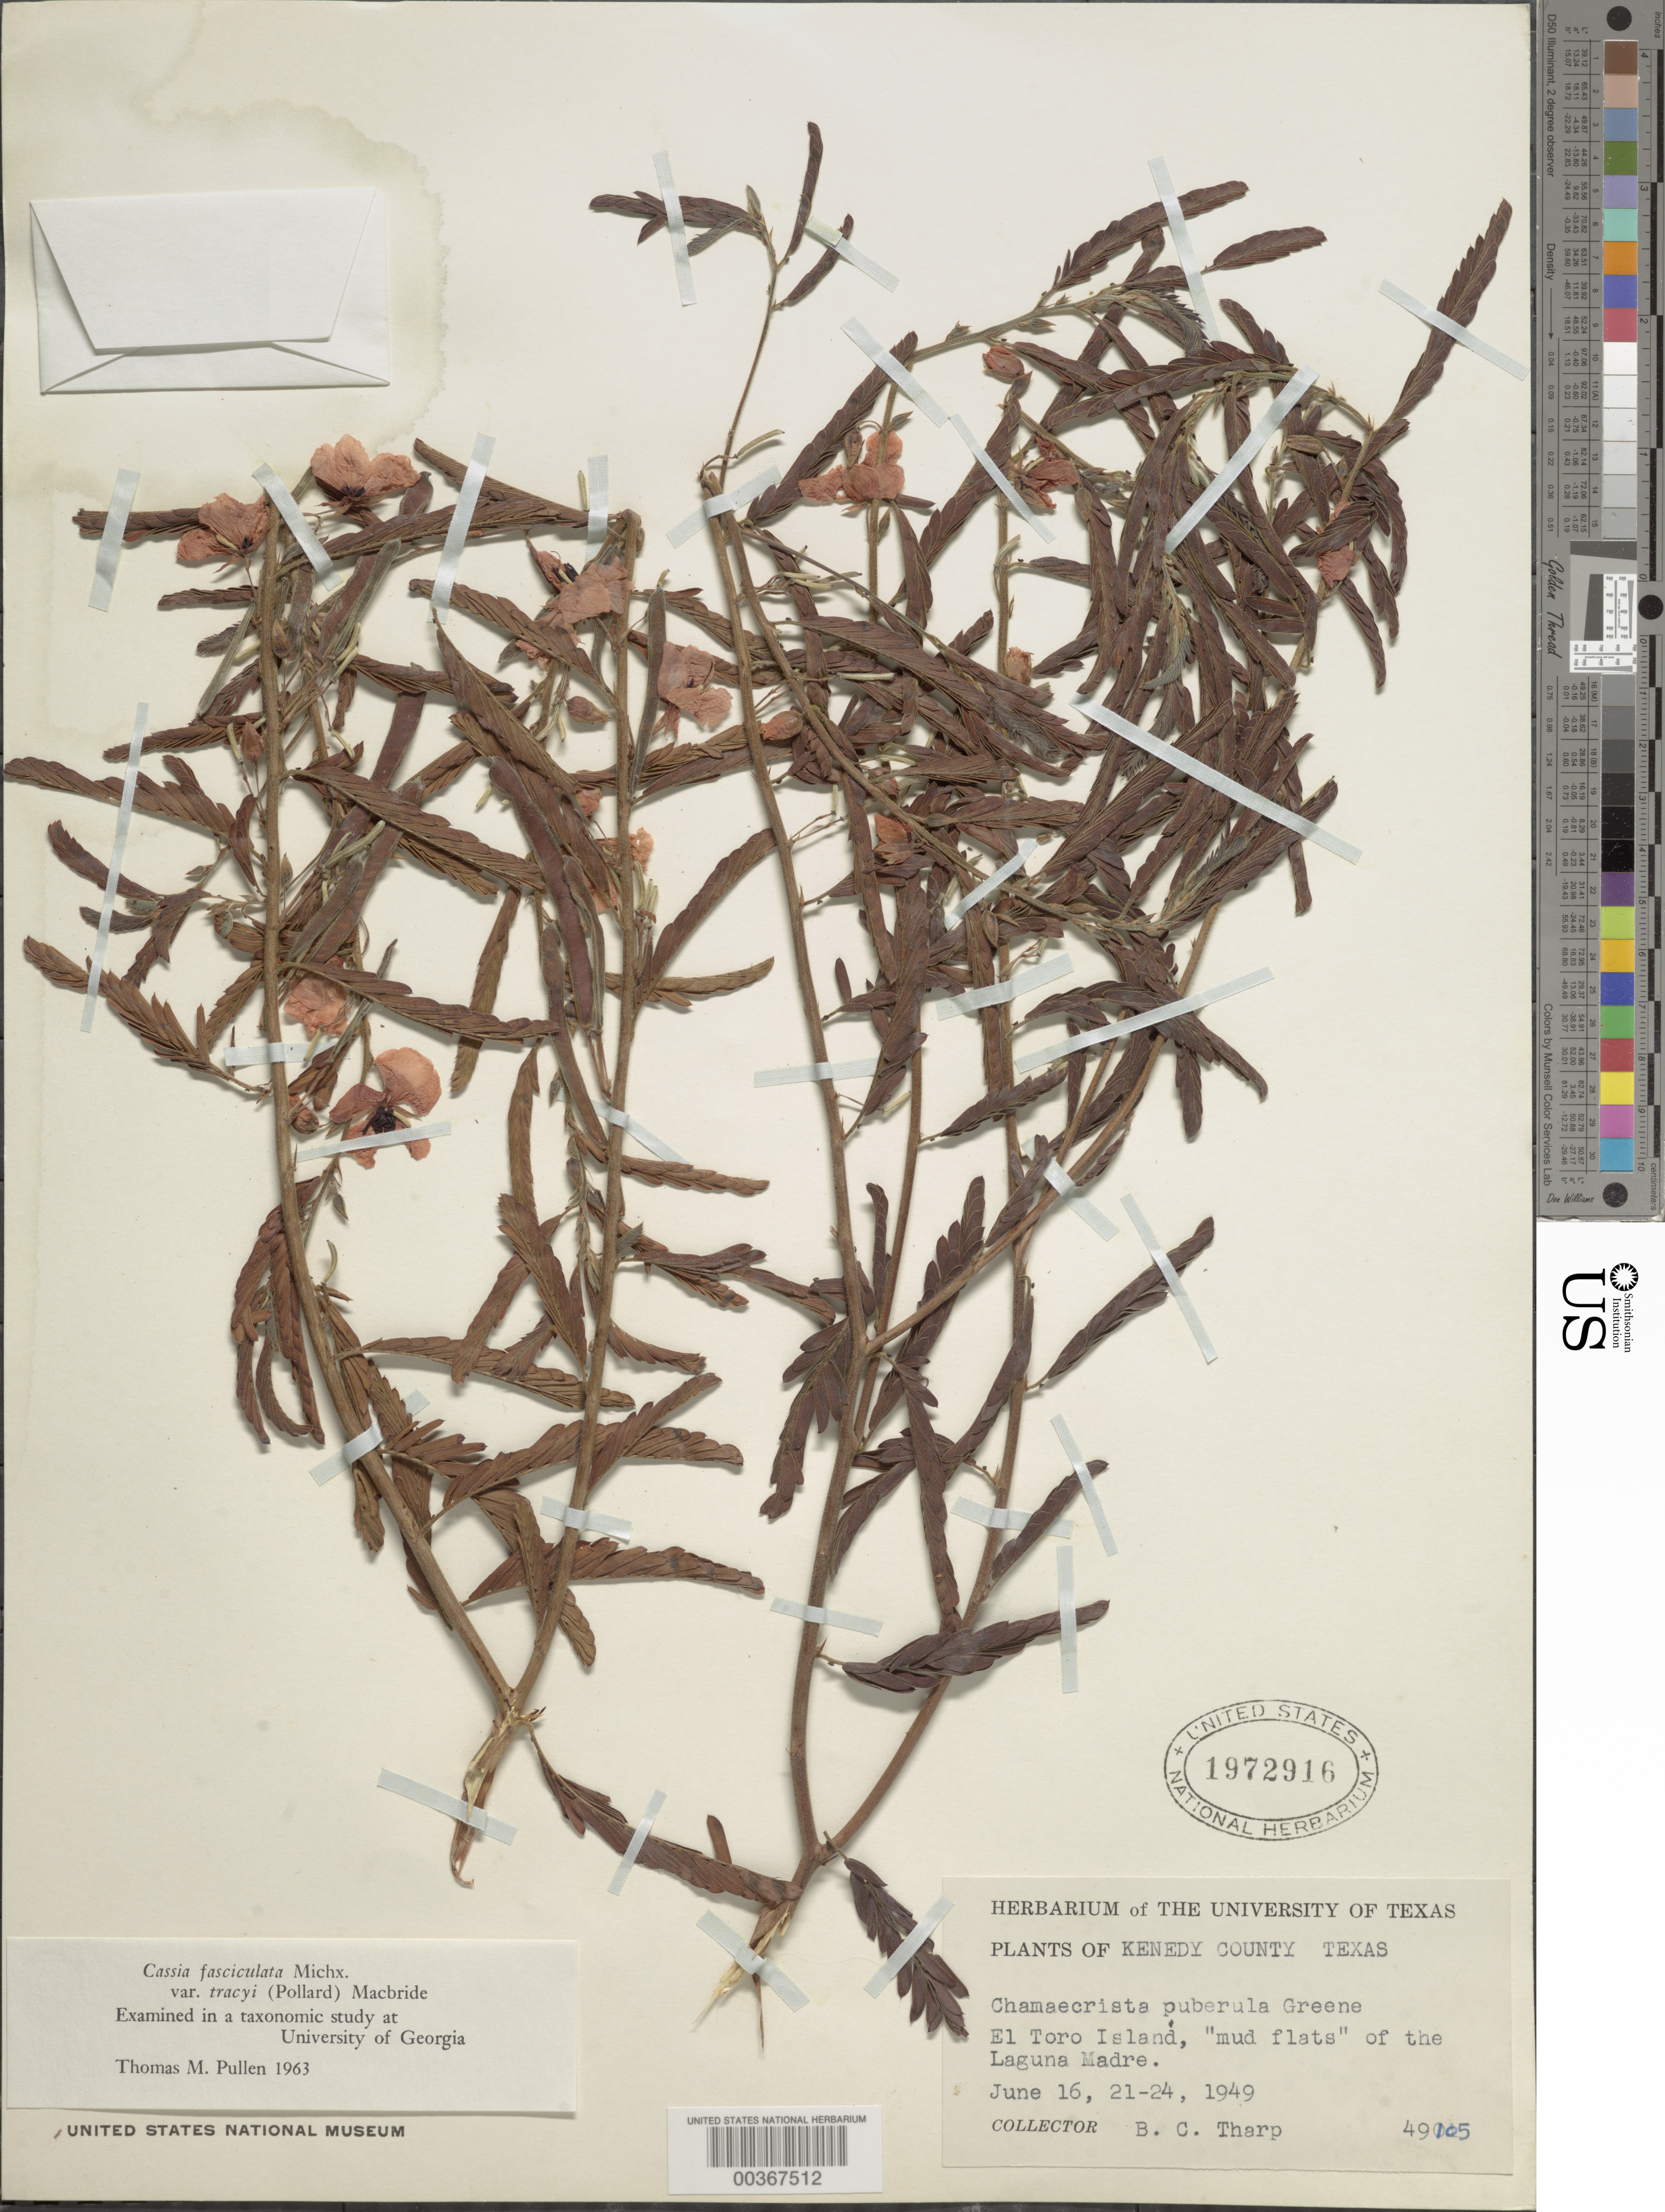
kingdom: Plantae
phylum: Tracheophyta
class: Magnoliopsida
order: Fabales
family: Fabaceae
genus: Chamaecrista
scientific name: Chamaecrista fasciculata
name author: (Michx.) Greene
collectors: B. C. Tharp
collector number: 49105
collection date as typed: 16 Jun 1949 to 24 Jun 1949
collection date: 1949-06-16/1949-06-24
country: United States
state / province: Texas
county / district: Kenedy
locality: El toro i., "mud flats" of the laguna madre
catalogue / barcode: US 1972916